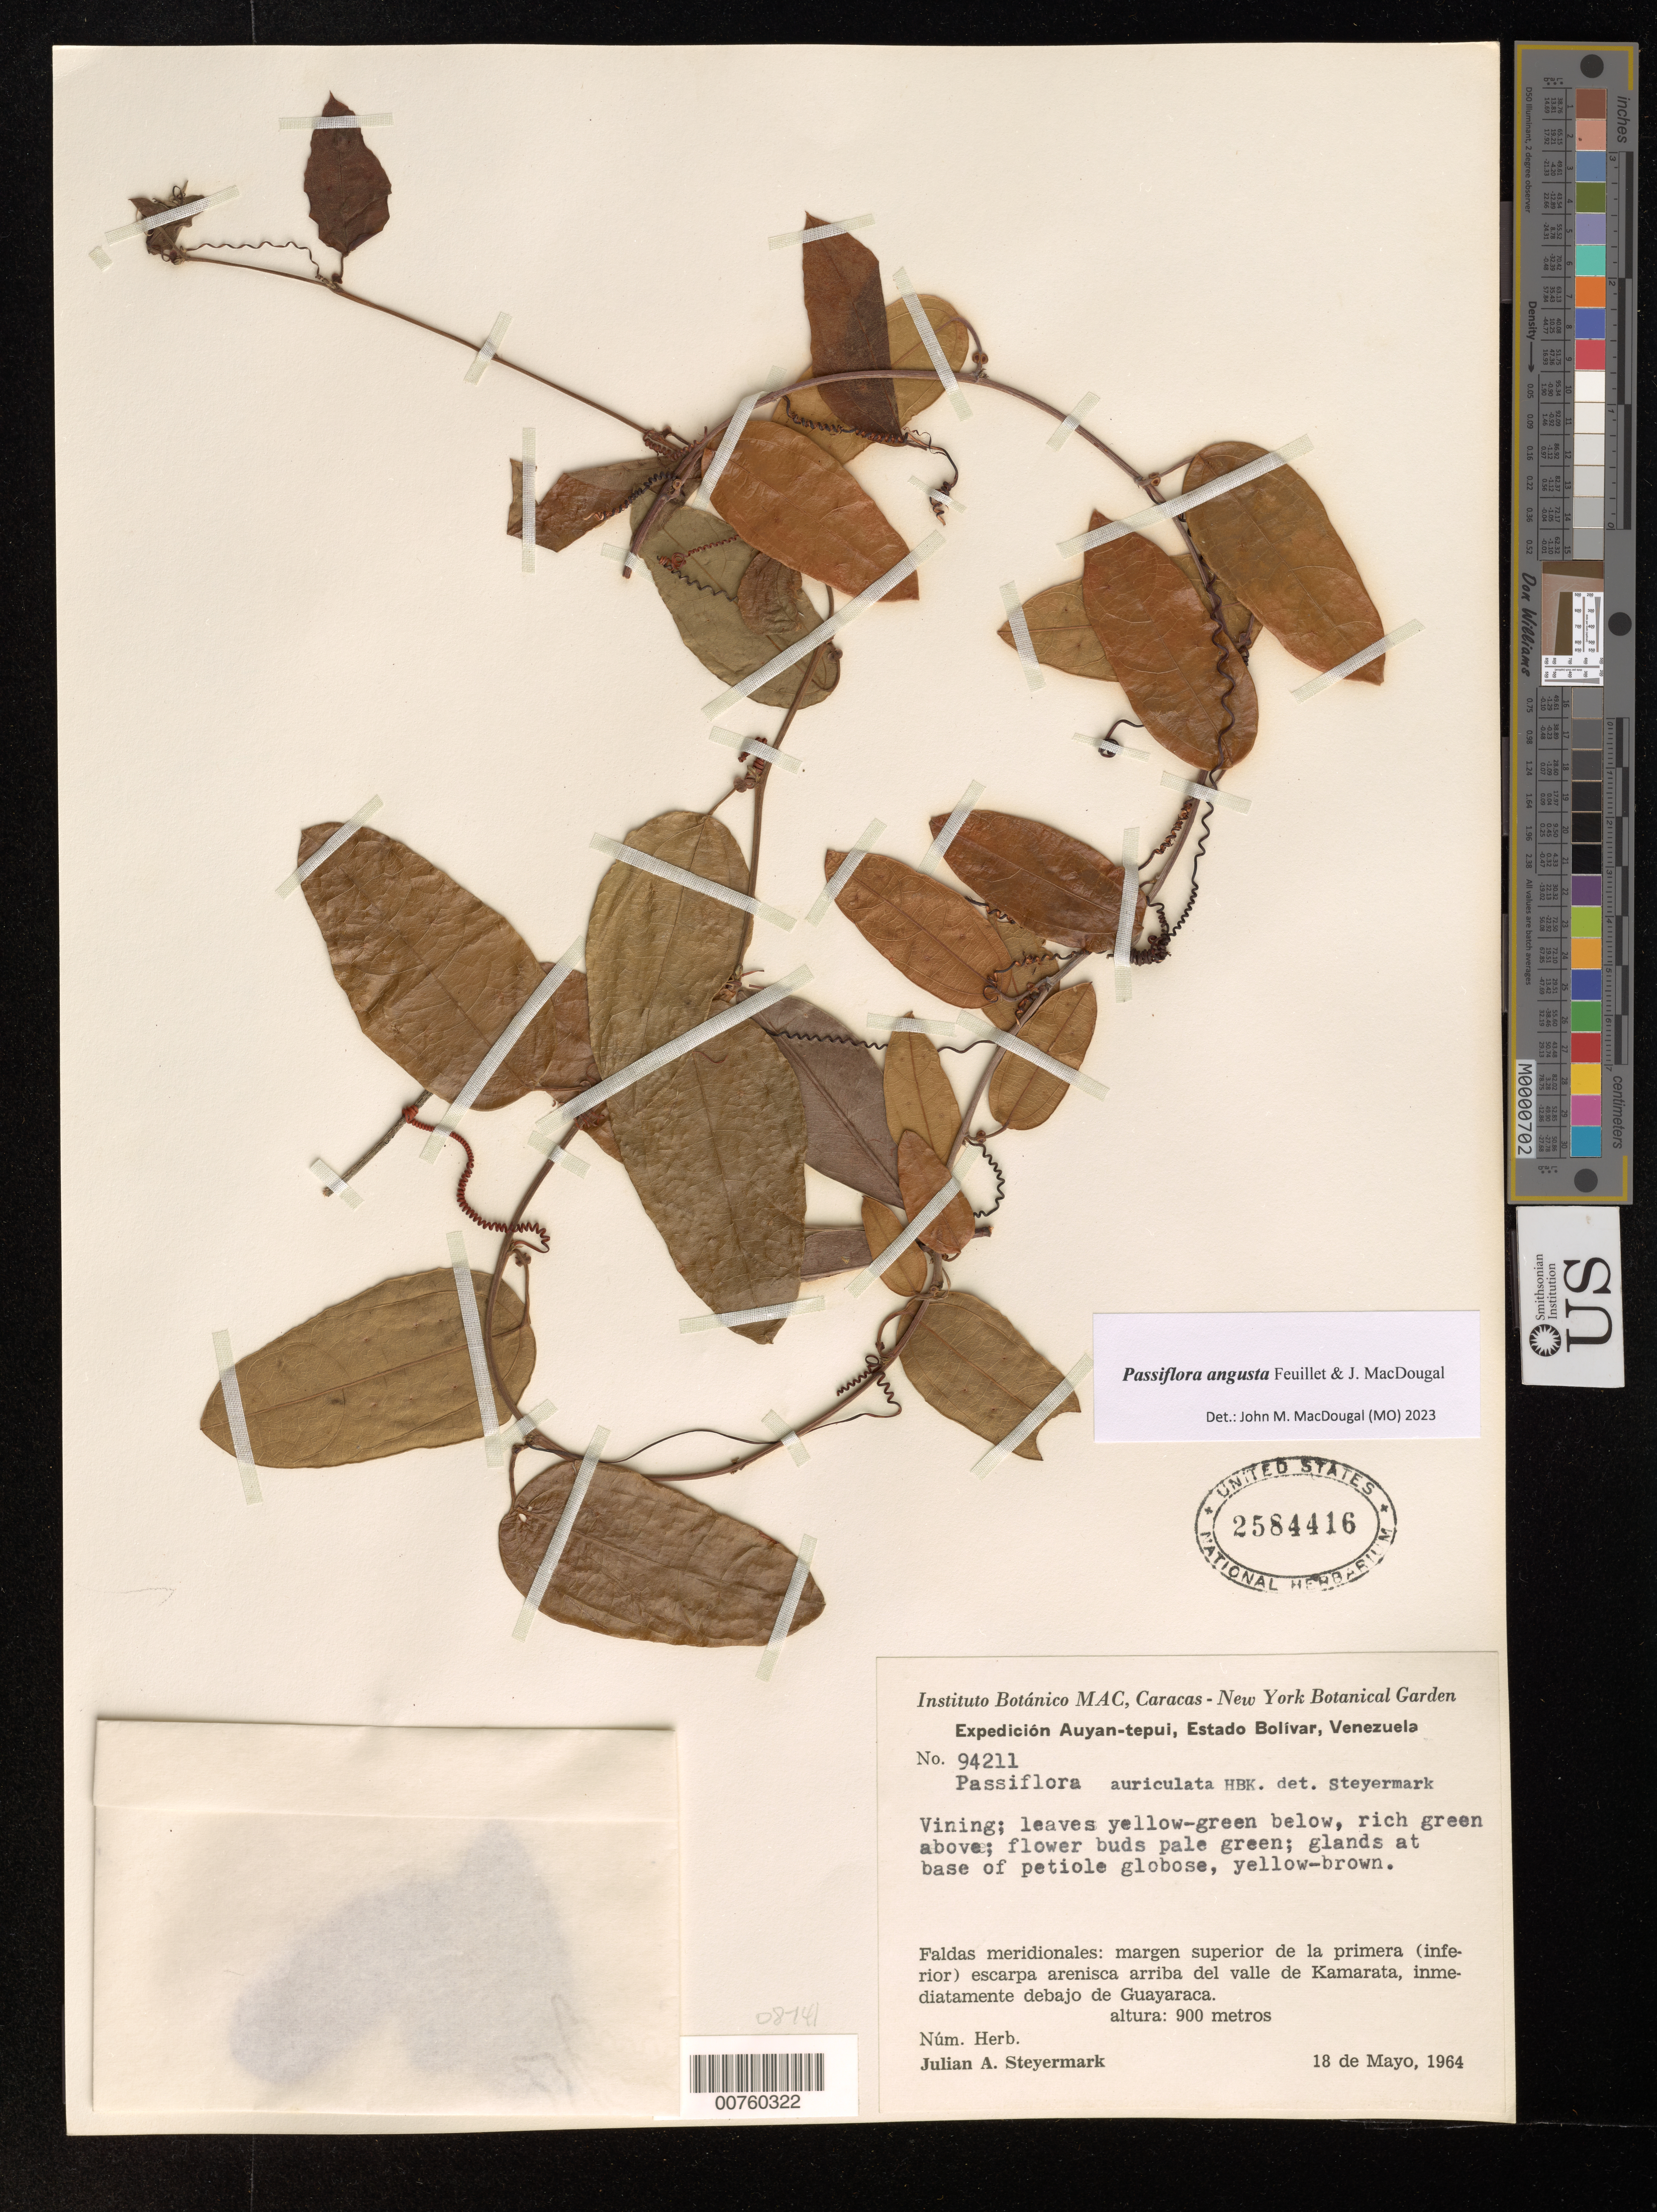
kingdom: Plantae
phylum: Tracheophyta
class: Magnoliopsida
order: Malpighiales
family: Passifloraceae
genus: Passiflora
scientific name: Passiflora angusta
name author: Feuillet & J.M. MacDougal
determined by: MacDougal, John M.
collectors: J. Steyermark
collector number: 94211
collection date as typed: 18-May-64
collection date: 1964-05-18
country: Venezuela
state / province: Bolívar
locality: Auyantepuí, valle de Kamarata, Guayaraca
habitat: Cliff above valley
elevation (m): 900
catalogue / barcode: US 2584416